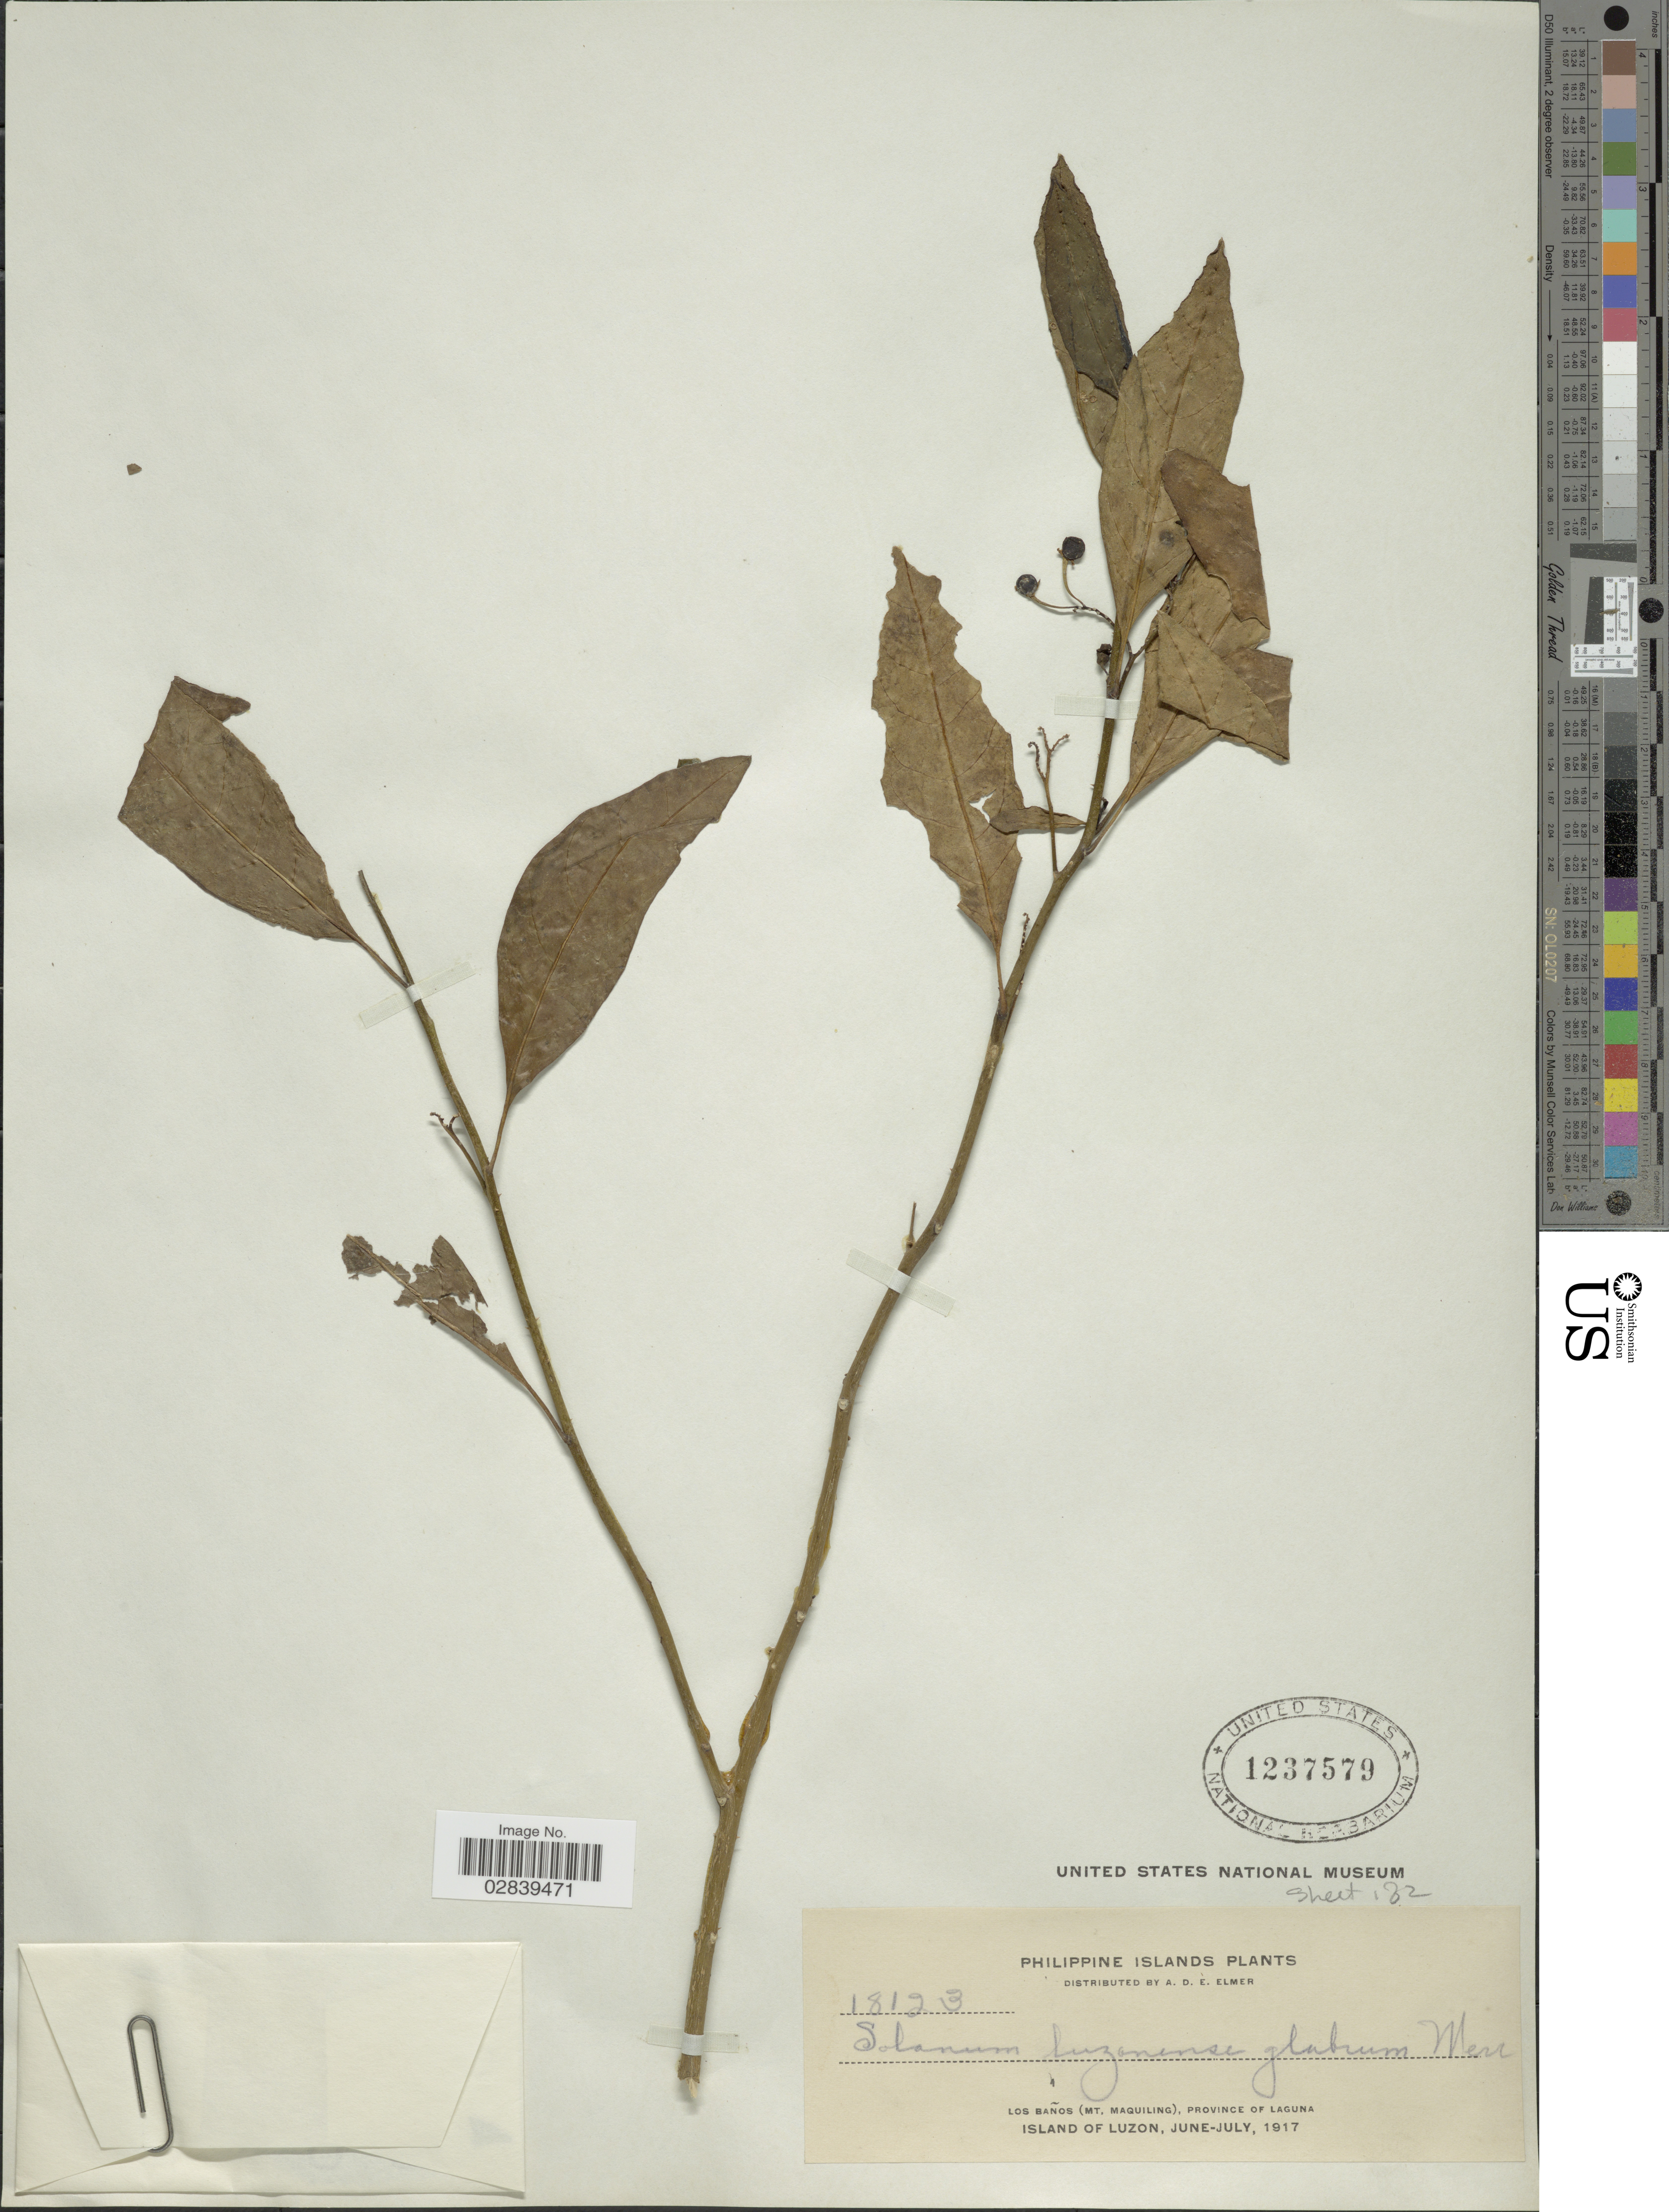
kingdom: Plantae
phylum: Tracheophyta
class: Magnoliopsida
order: Solanales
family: Solanaceae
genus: Solanum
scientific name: Solanum luzoniense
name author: Merr.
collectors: A. D. E. Elmer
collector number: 18123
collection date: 1917-06/1917-07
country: Philippines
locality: Los Baños (Mt. Maquiling), Province of Laguna, Island of Luzon.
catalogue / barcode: US 1237579